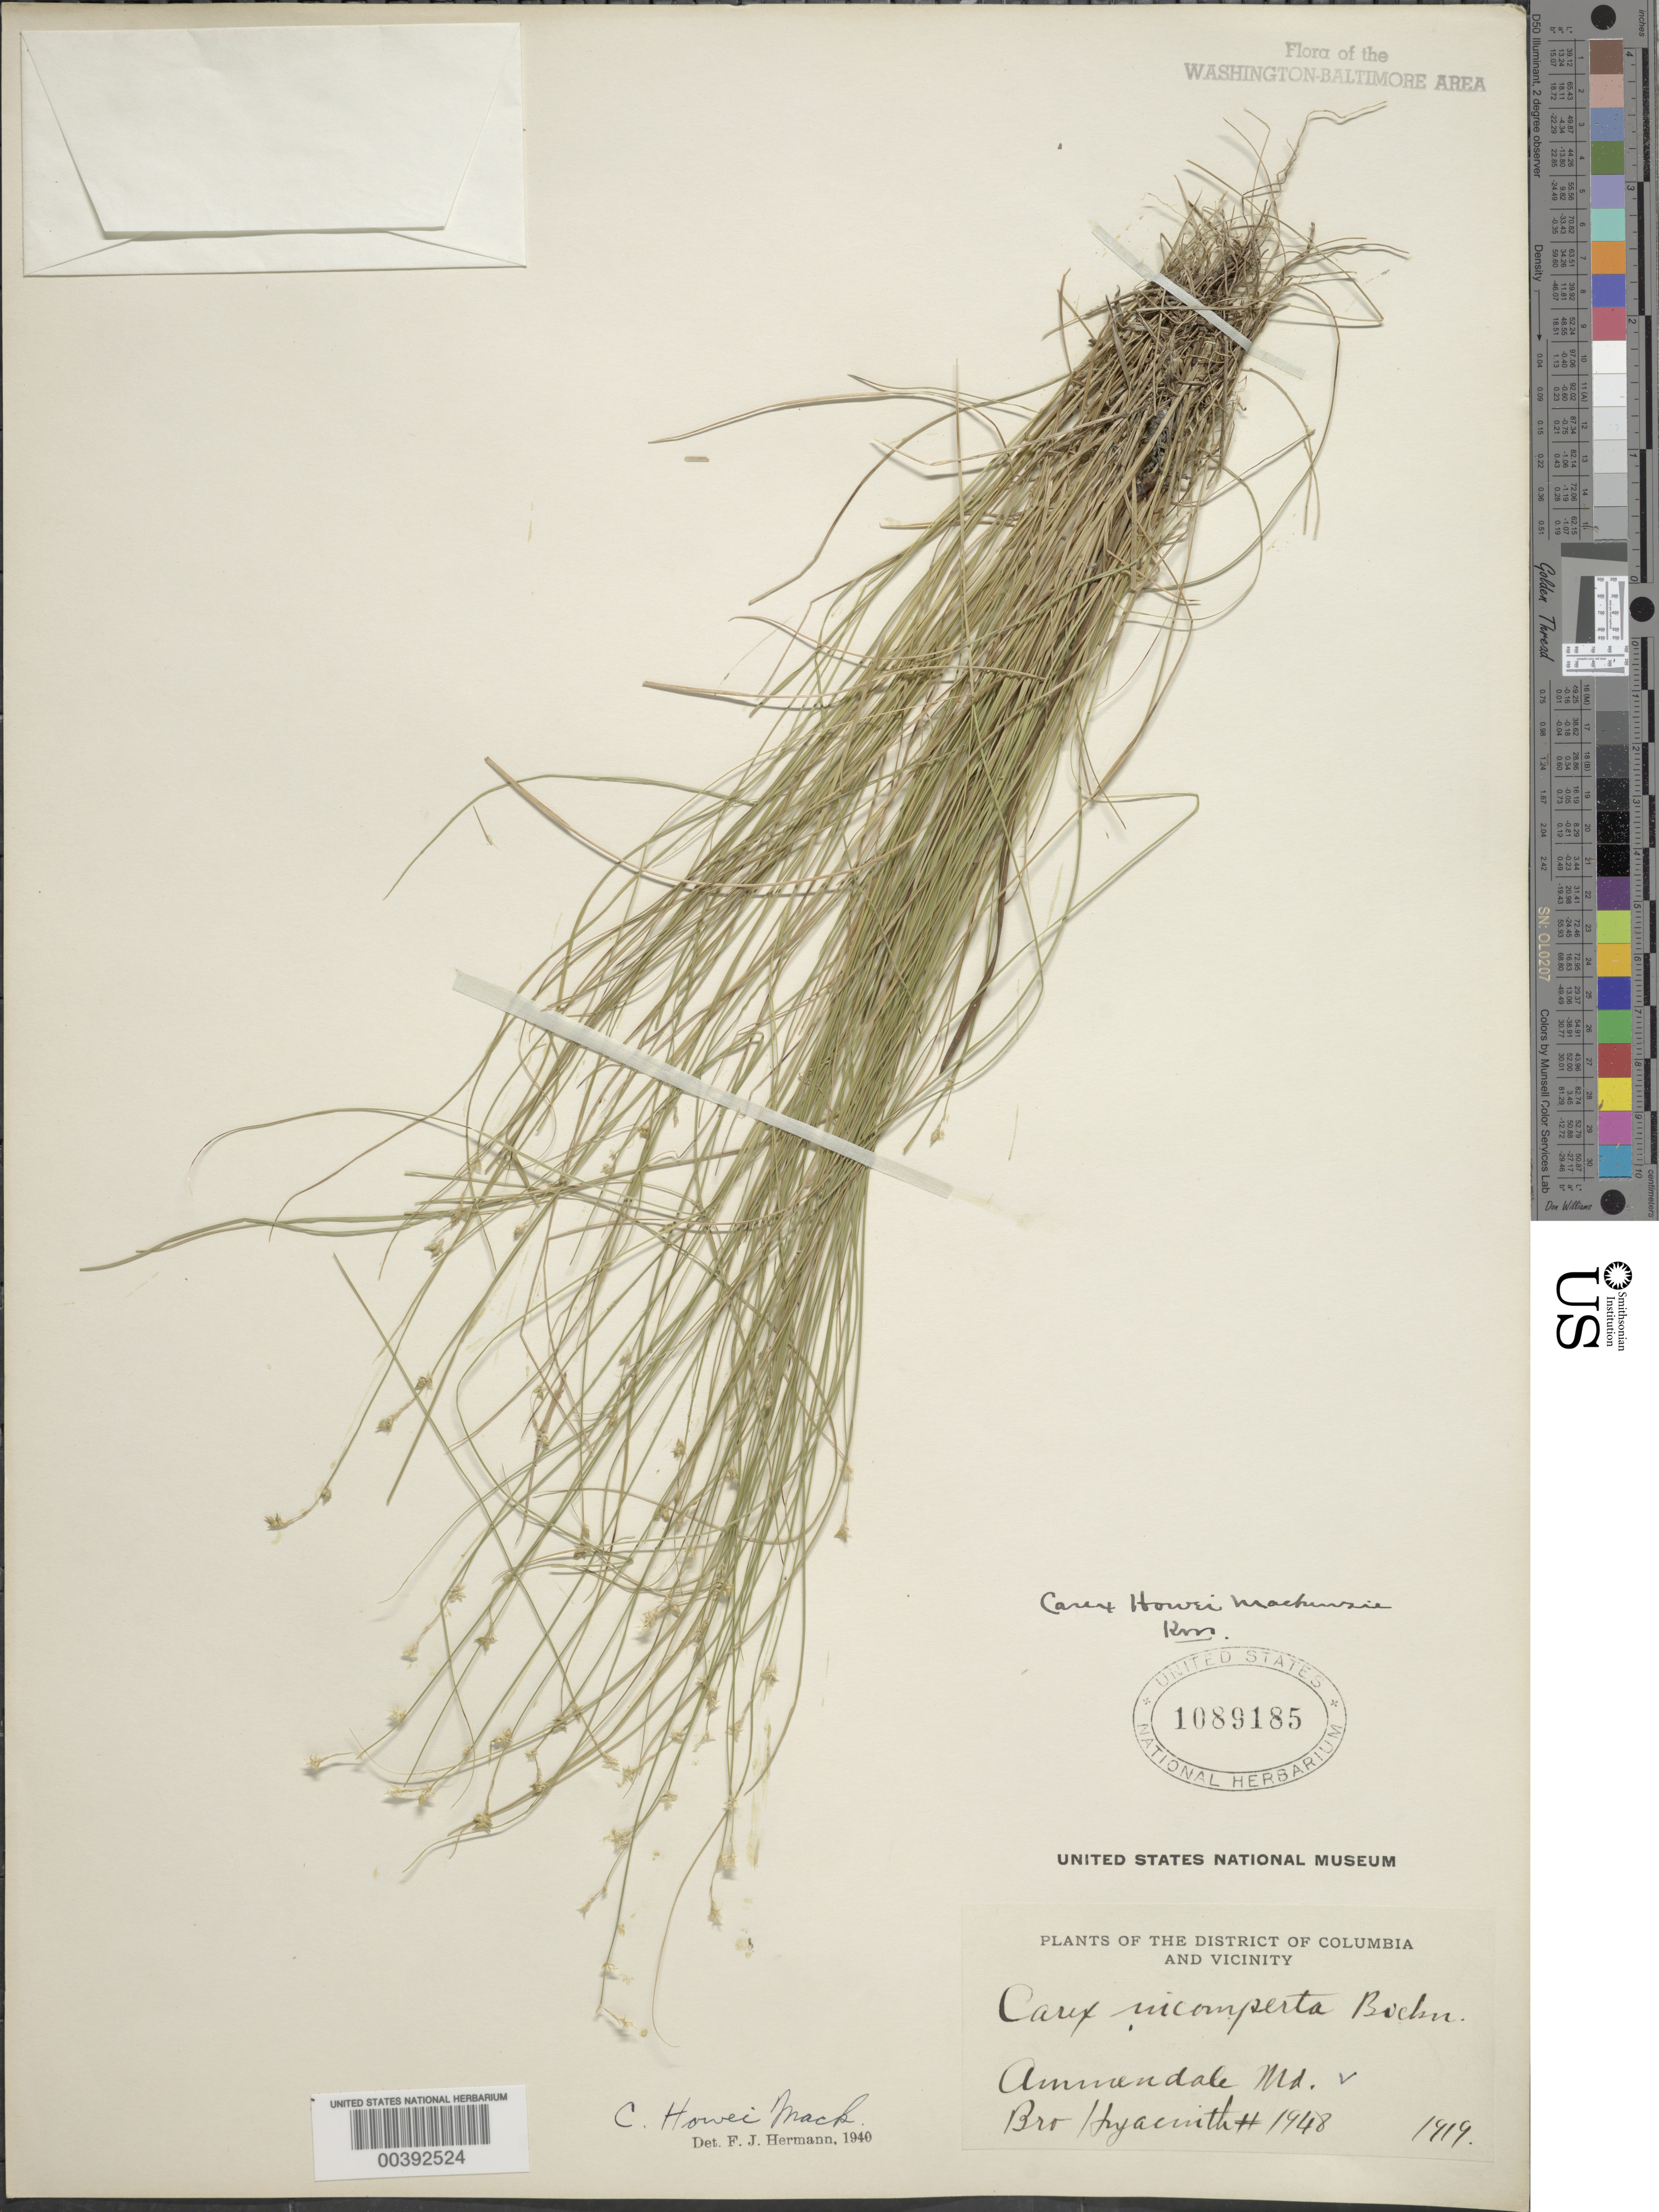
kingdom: Plantae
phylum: Tracheophyta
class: Liliopsida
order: Poales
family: Cyperaceae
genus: Carex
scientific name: Carex howei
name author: Mack.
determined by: Strong, Mark T., (BOT), Smithsonian Institution - National Museum of Natural History (UNITED STATES)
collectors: F. Hyacinth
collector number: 1948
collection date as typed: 1919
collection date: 1919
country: United States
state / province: Maryland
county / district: Prince George's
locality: Ammendale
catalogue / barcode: US 1089185